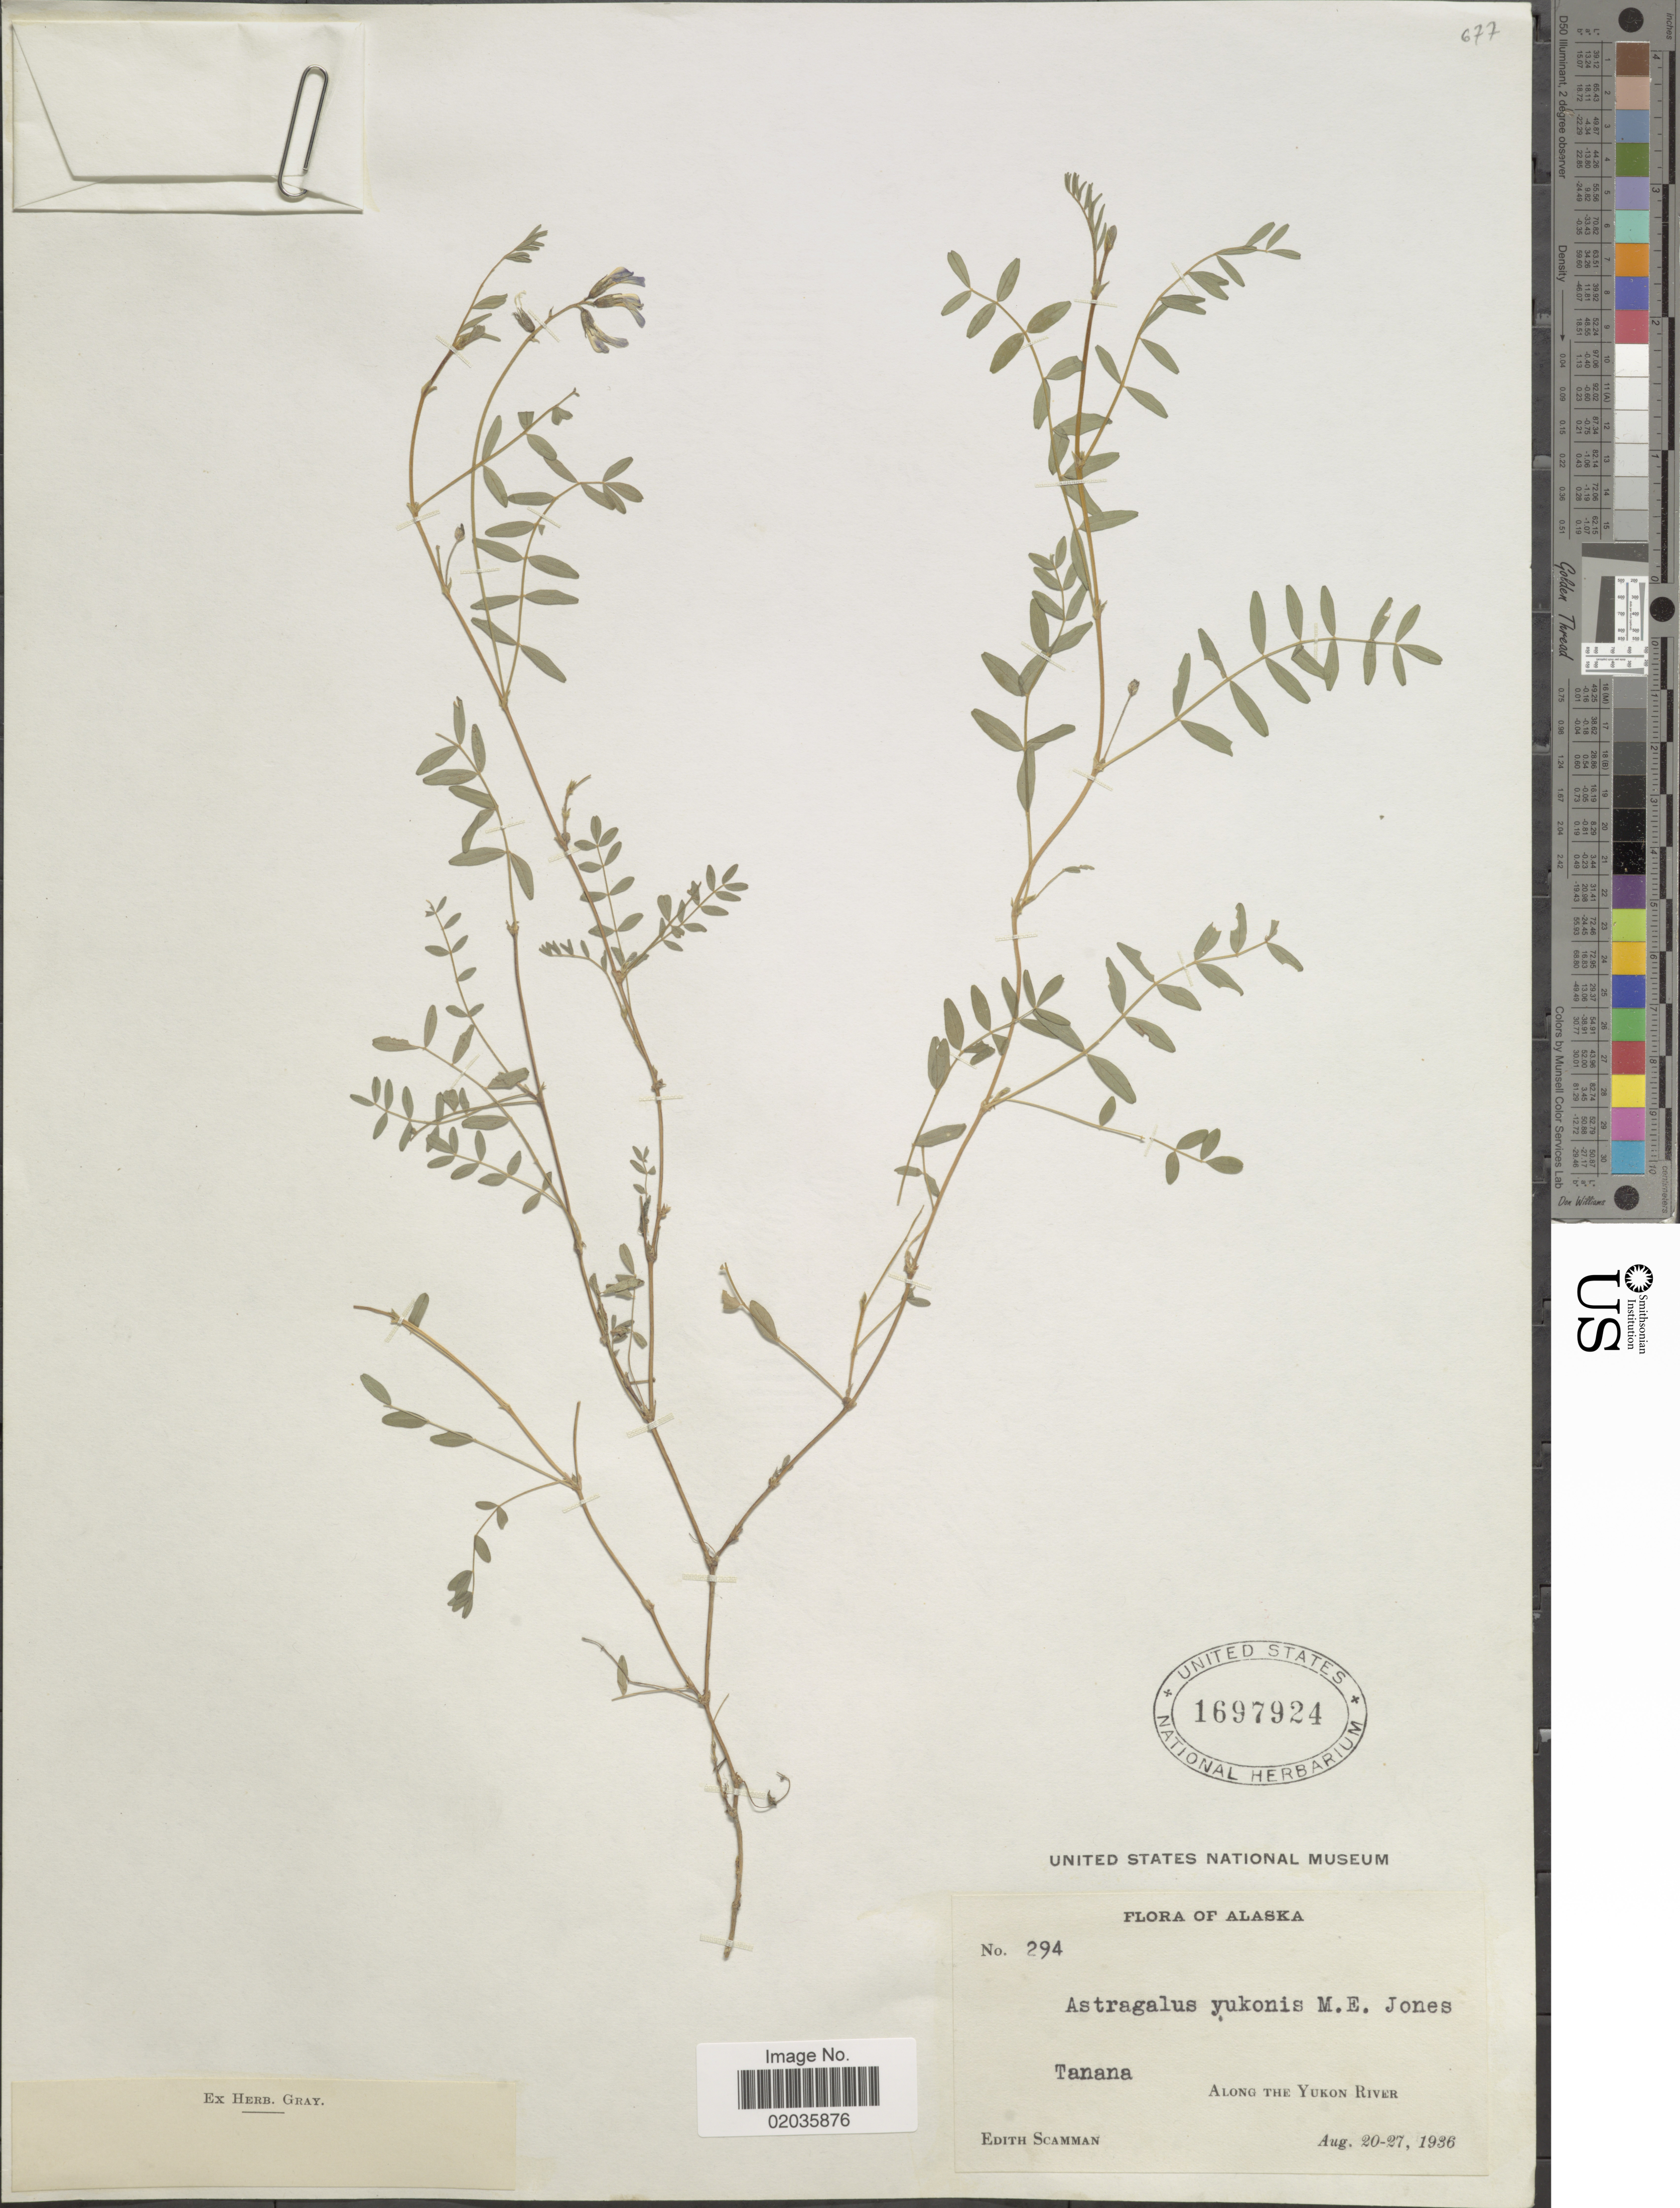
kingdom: Plantae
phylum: Tracheophyta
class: Magnoliopsida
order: Fabales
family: Fabaceae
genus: Astragalus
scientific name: Astragalus yukonis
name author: M.E. Jones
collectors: E. Scamman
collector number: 294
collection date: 1936-08-20/1936-08-27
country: United States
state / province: Alaska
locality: Tanana, along the Yukon River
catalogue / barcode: US 1697924